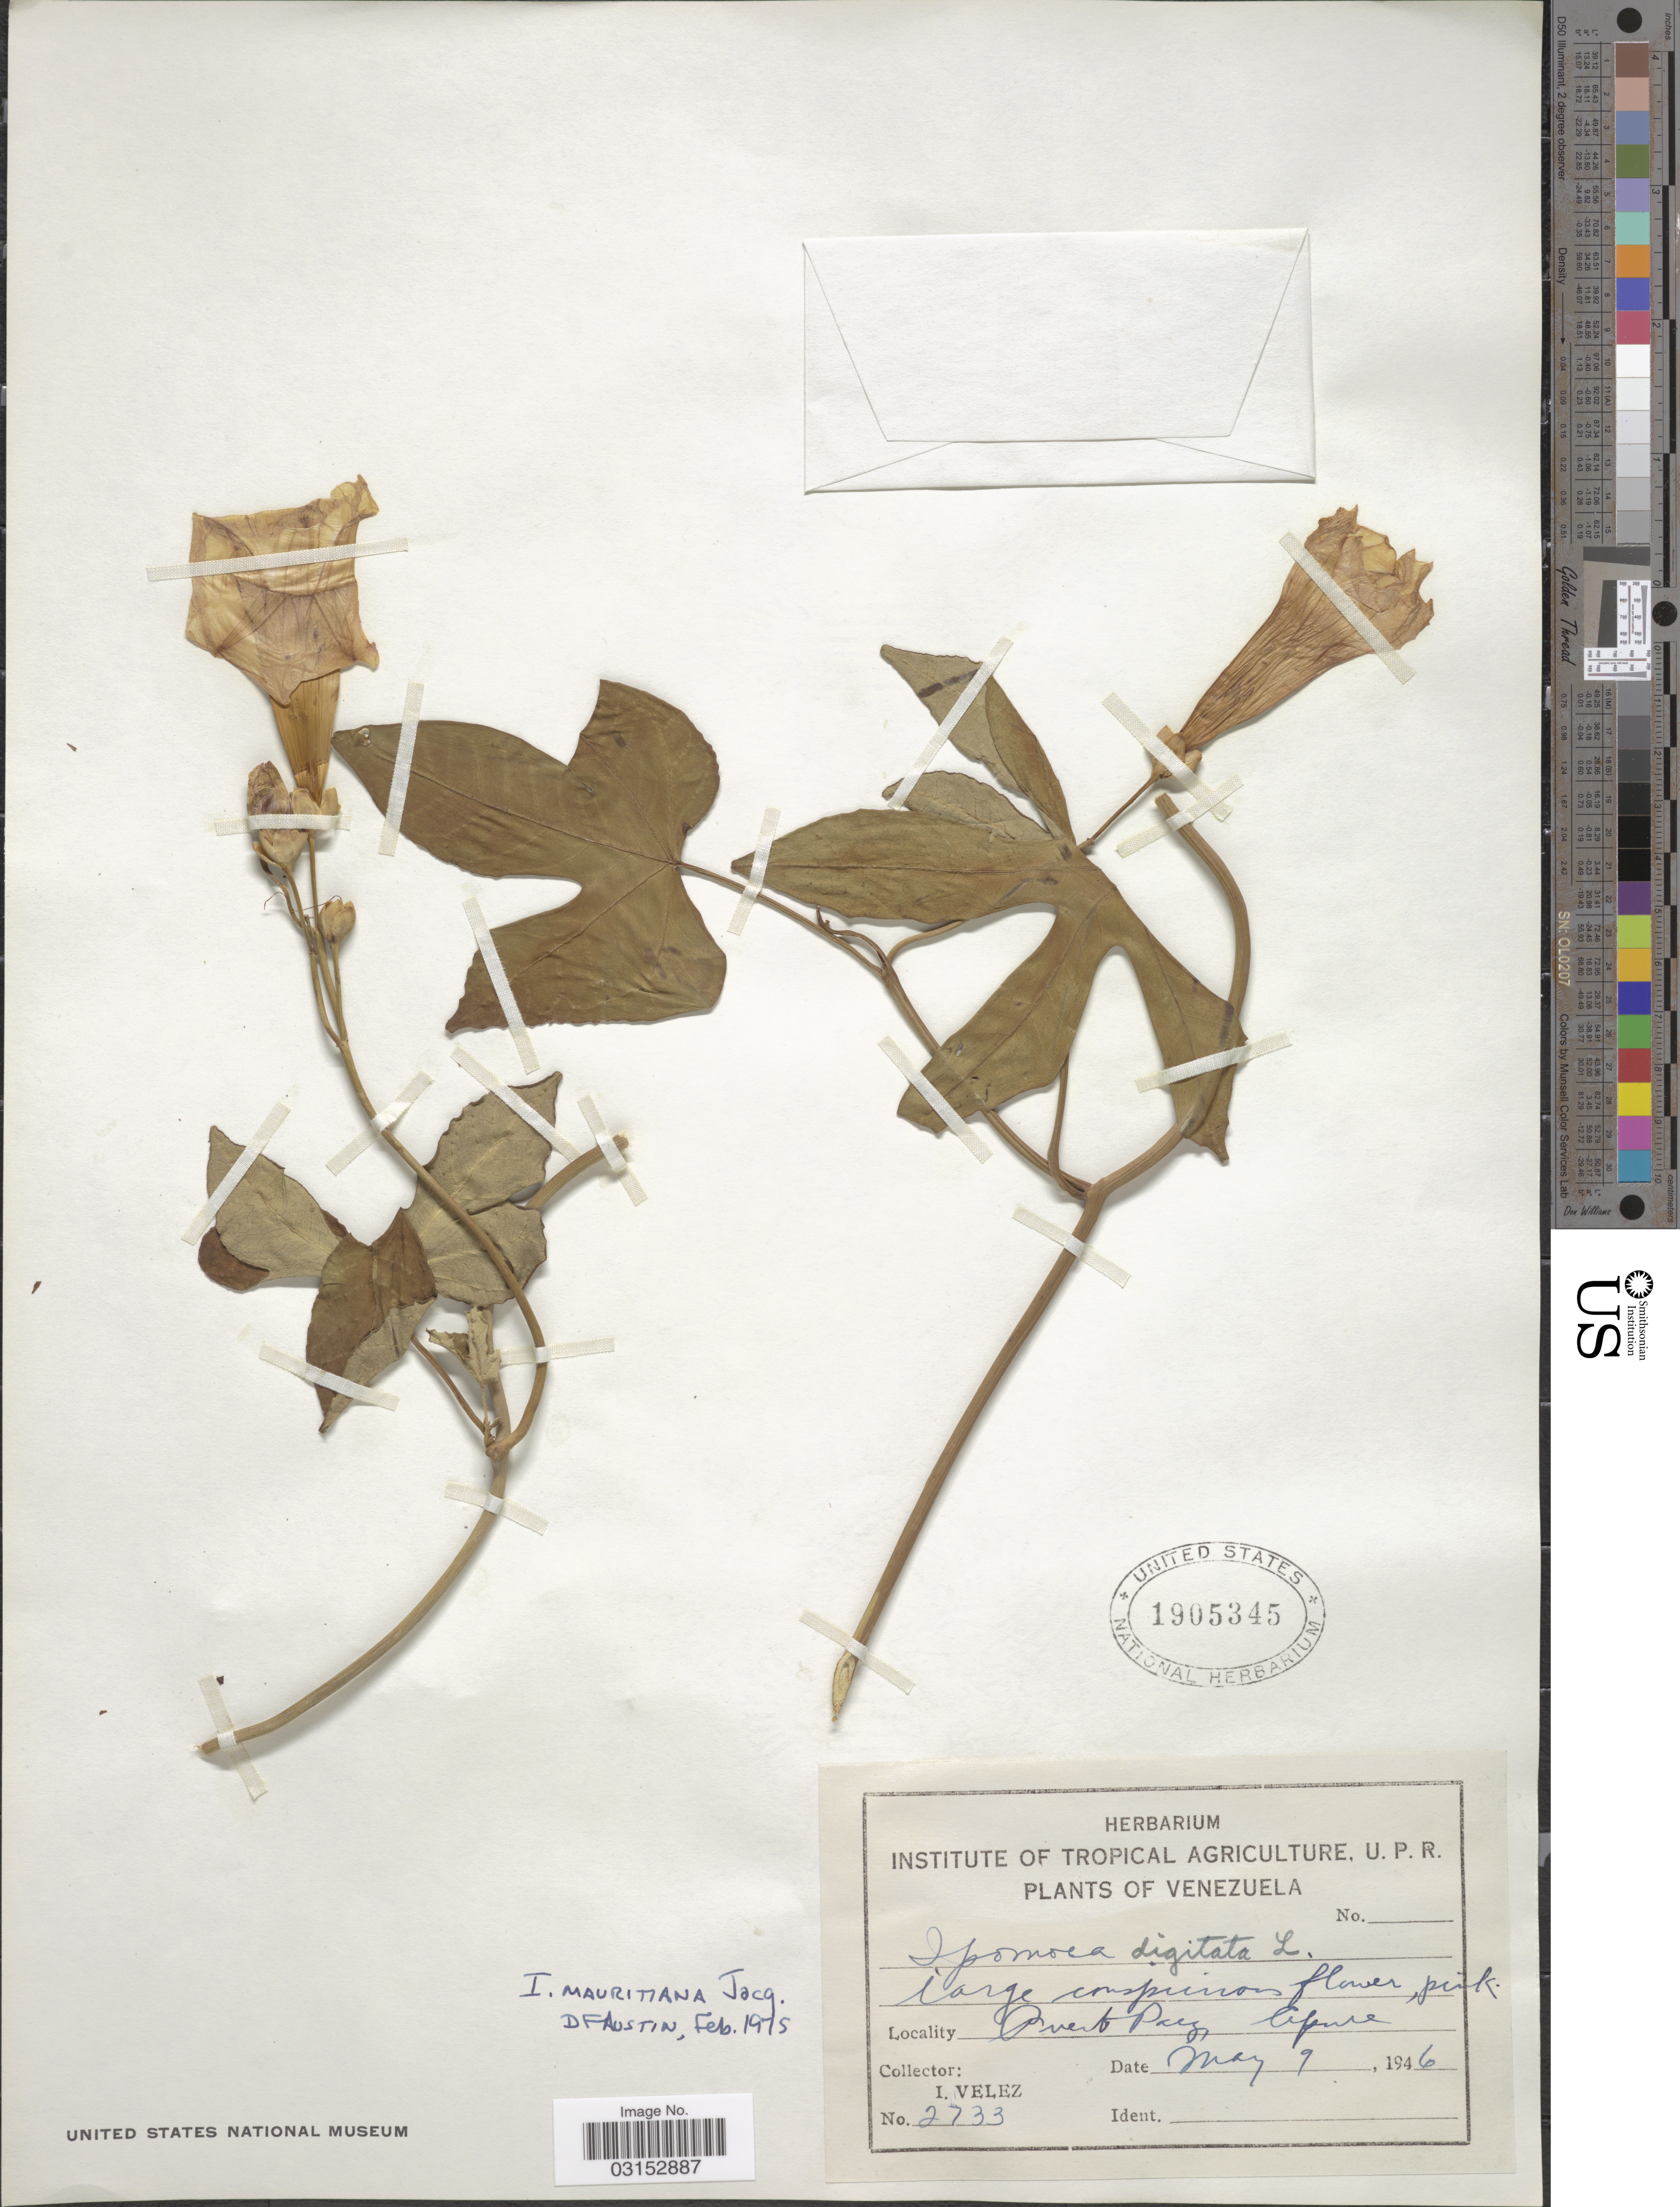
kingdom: Plantae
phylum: Tracheophyta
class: Magnoliopsida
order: Solanales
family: Convolvulaceae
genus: Ipomoea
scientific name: Ipomoea mauritiana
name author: Jacq.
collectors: I. Velez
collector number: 2733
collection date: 1946-05-09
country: Venezuela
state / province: Apure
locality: Puerto Paez.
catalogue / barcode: US 1905345